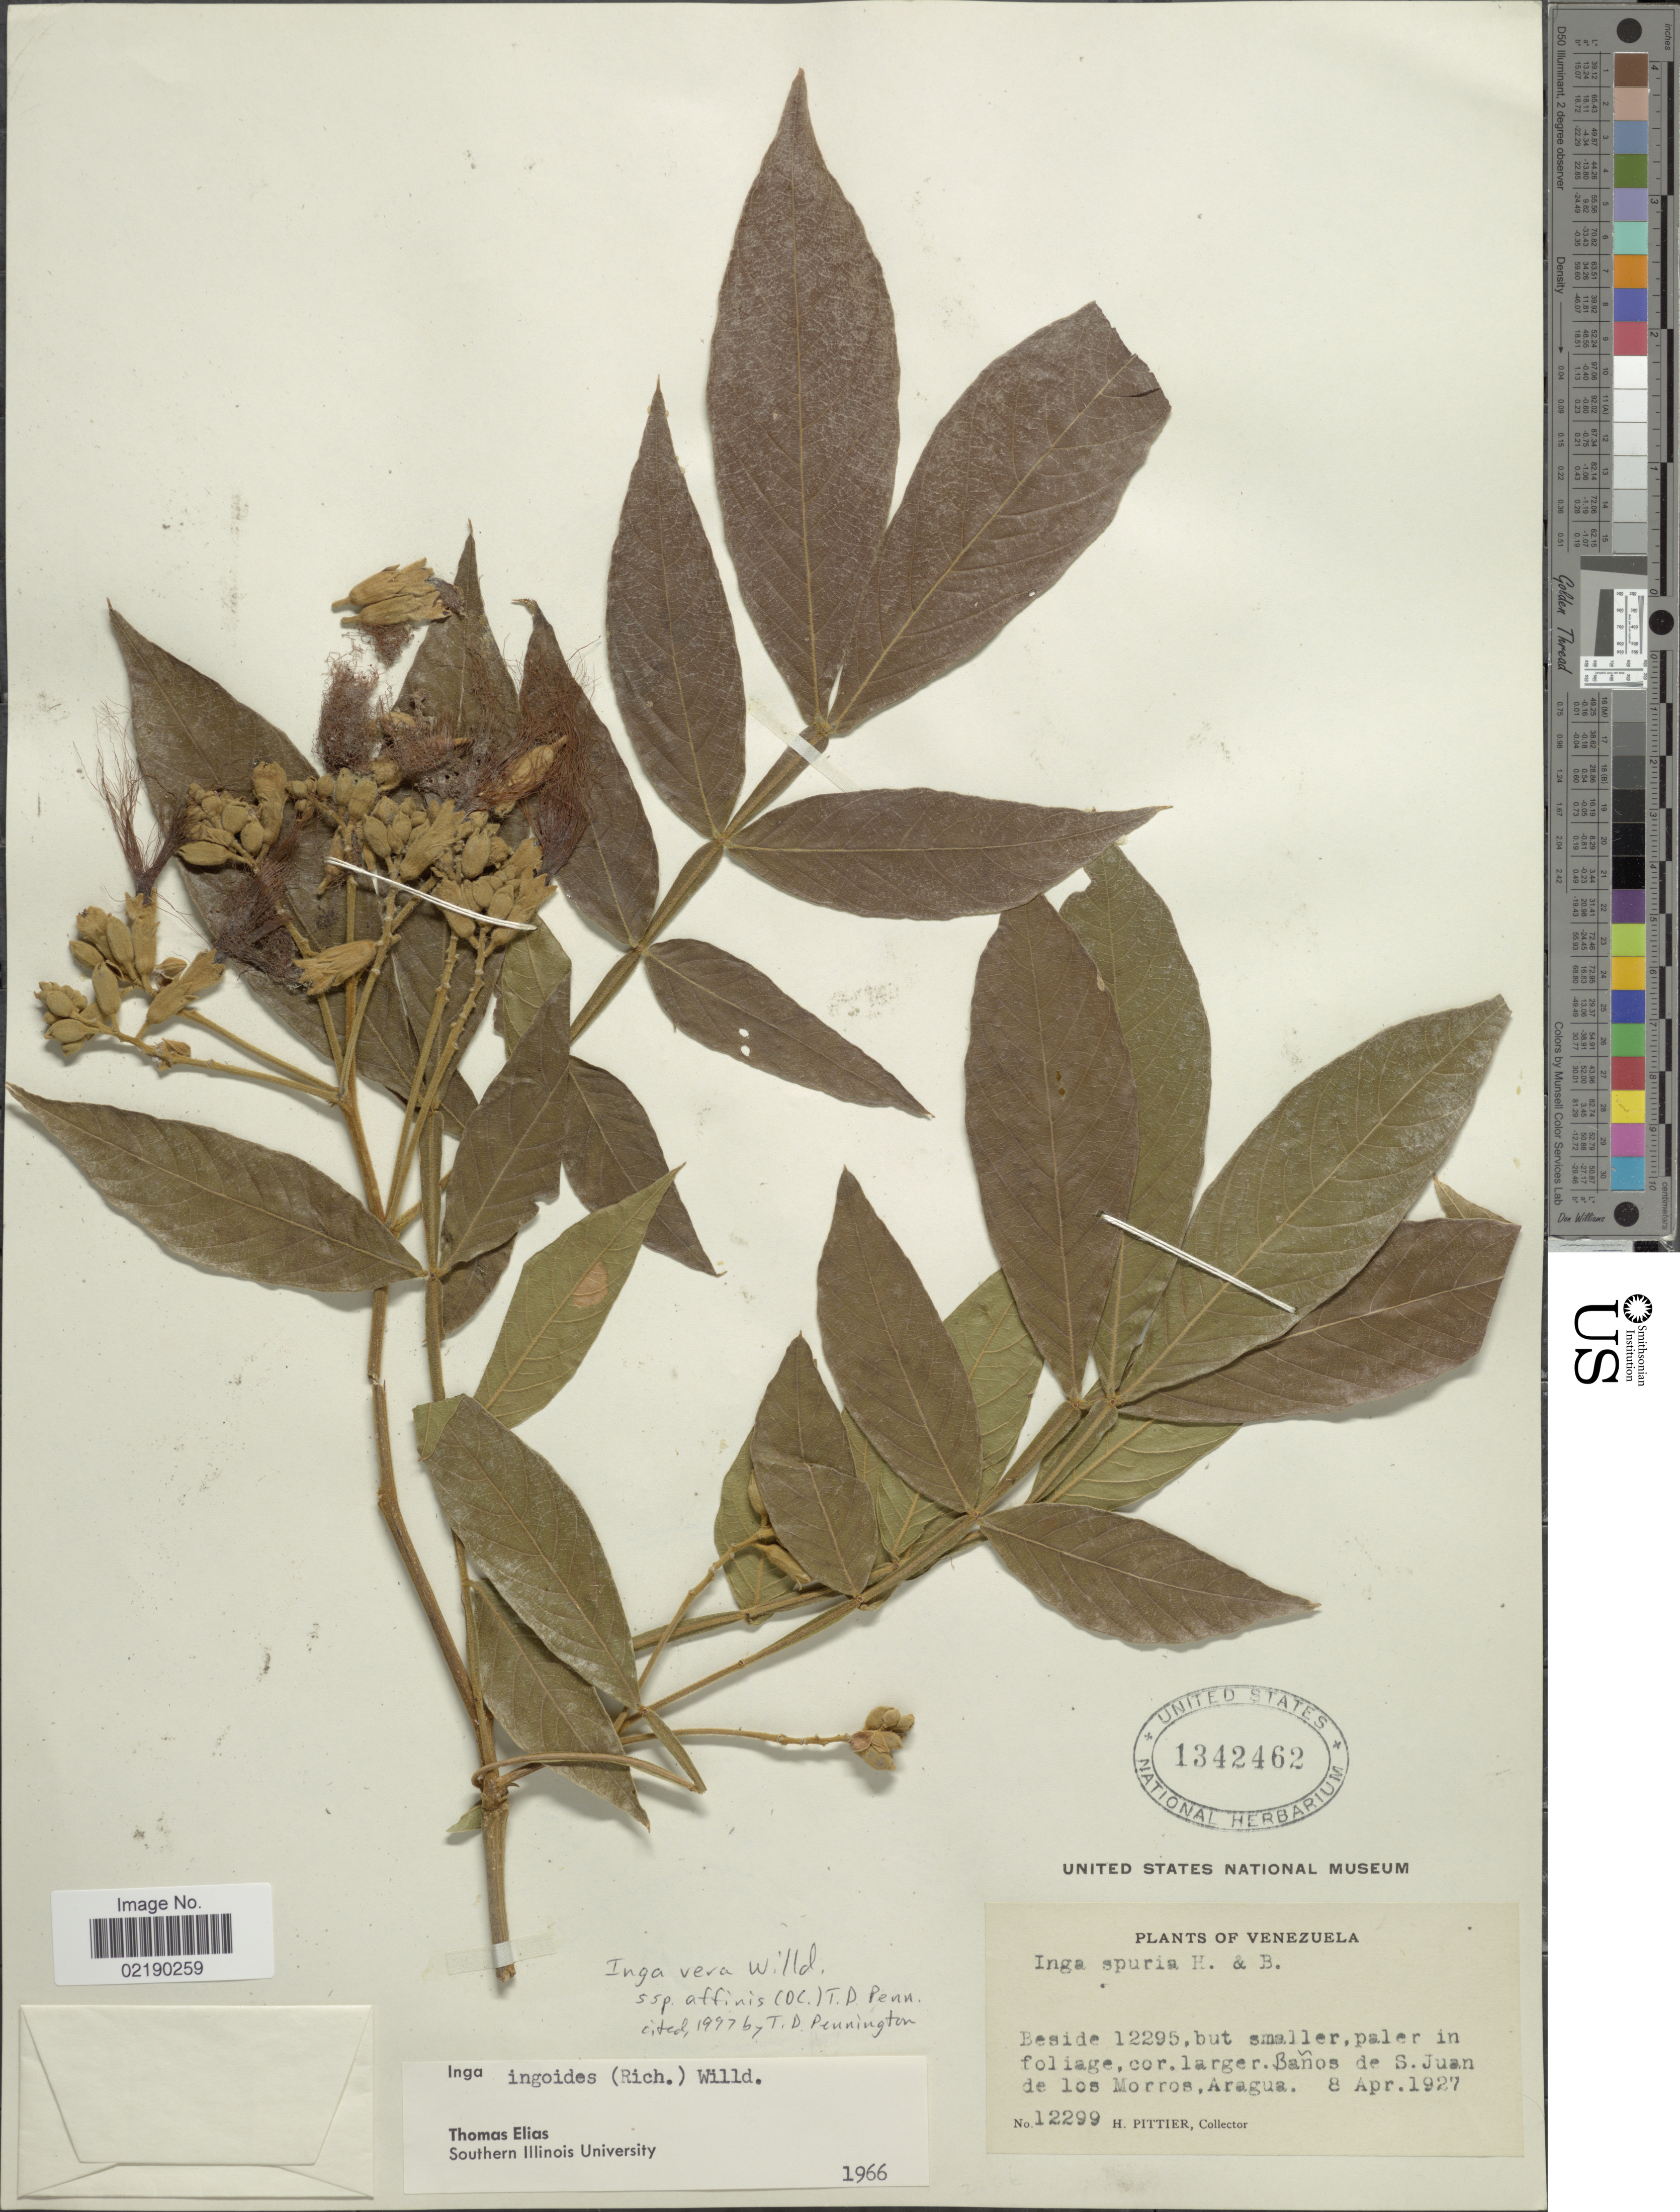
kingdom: Plantae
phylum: Tracheophyta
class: Magnoliopsida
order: Fabales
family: Fabaceae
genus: Inga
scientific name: Inga vera subsp. affinis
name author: (DC.) T.D. Penn.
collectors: H. F. Pittier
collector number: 12299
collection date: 1927-04-08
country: Venezuela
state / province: Aragua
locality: Banos de S. Juan de los Morros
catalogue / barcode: US 1342462